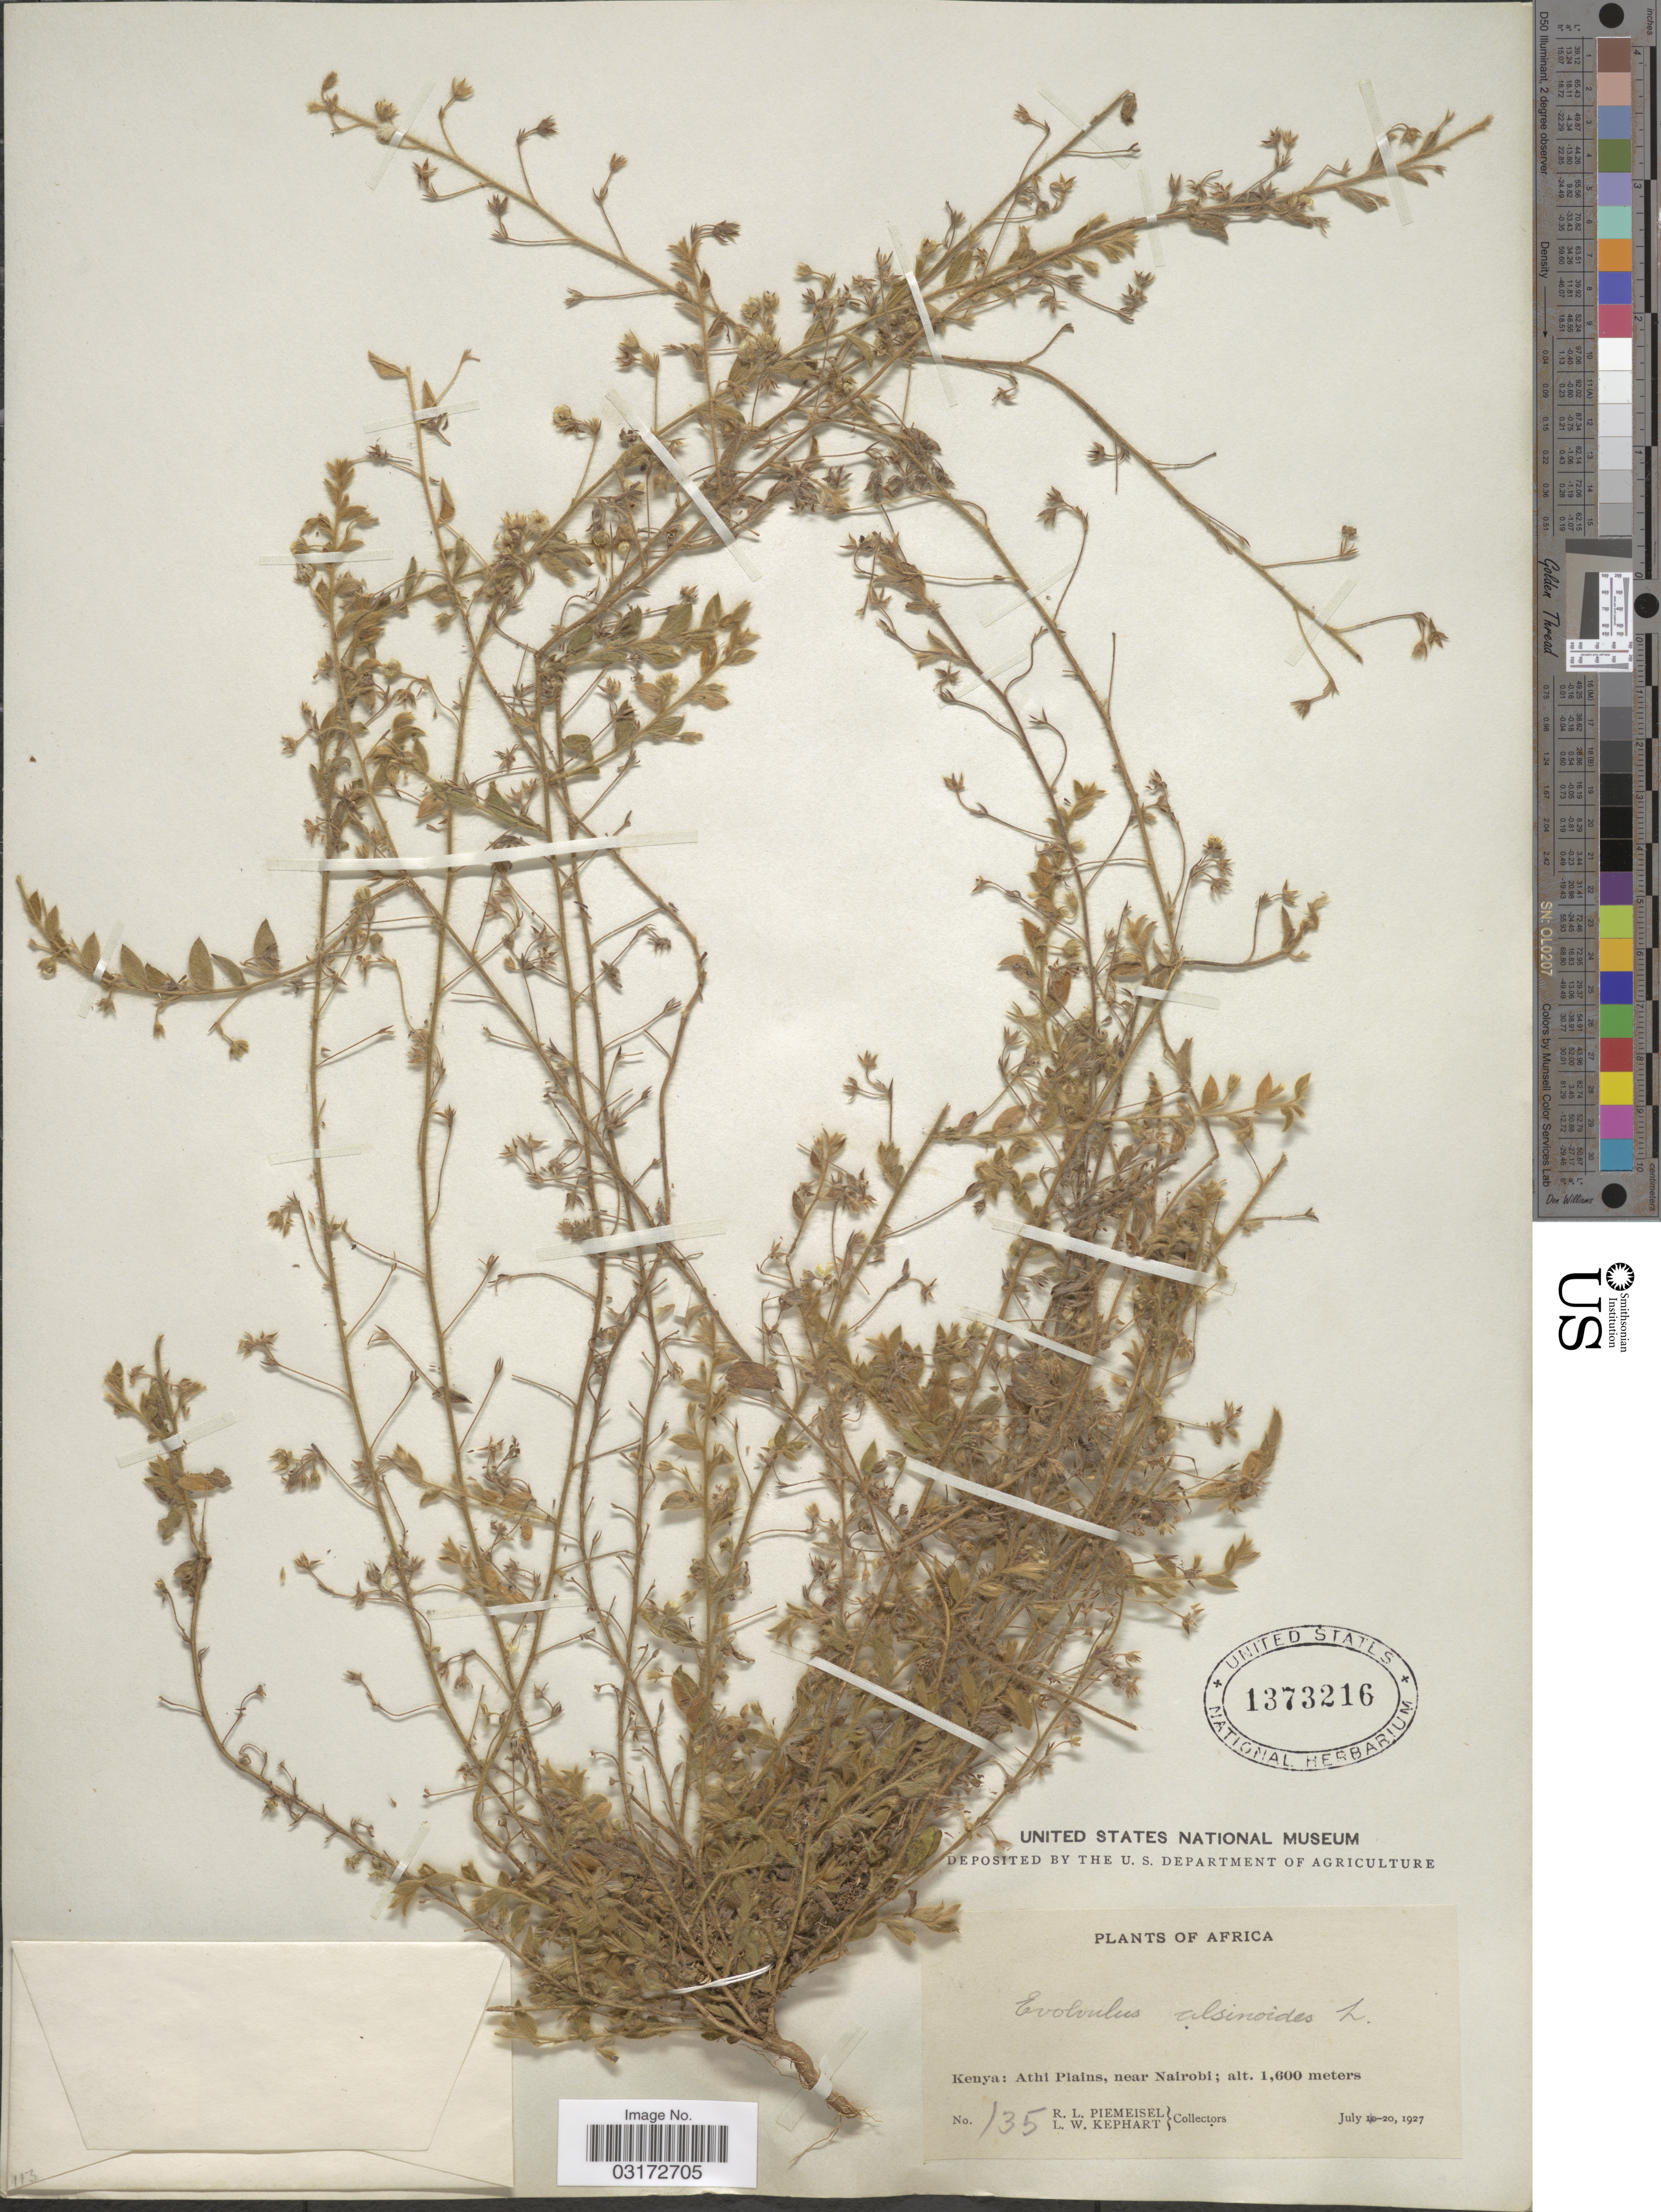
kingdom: Plantae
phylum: Tracheophyta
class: Magnoliopsida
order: Solanales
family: Convolvulaceae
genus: Evolvulus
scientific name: Evolvulus alsinoides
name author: (L.) L.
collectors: R. L. Piemeisel & L. W. Kephart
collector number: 135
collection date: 1927-07-20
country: Kenya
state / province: Nairobi Area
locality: Athi Plains, near Nairobi.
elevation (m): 1600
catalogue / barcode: US 1373216